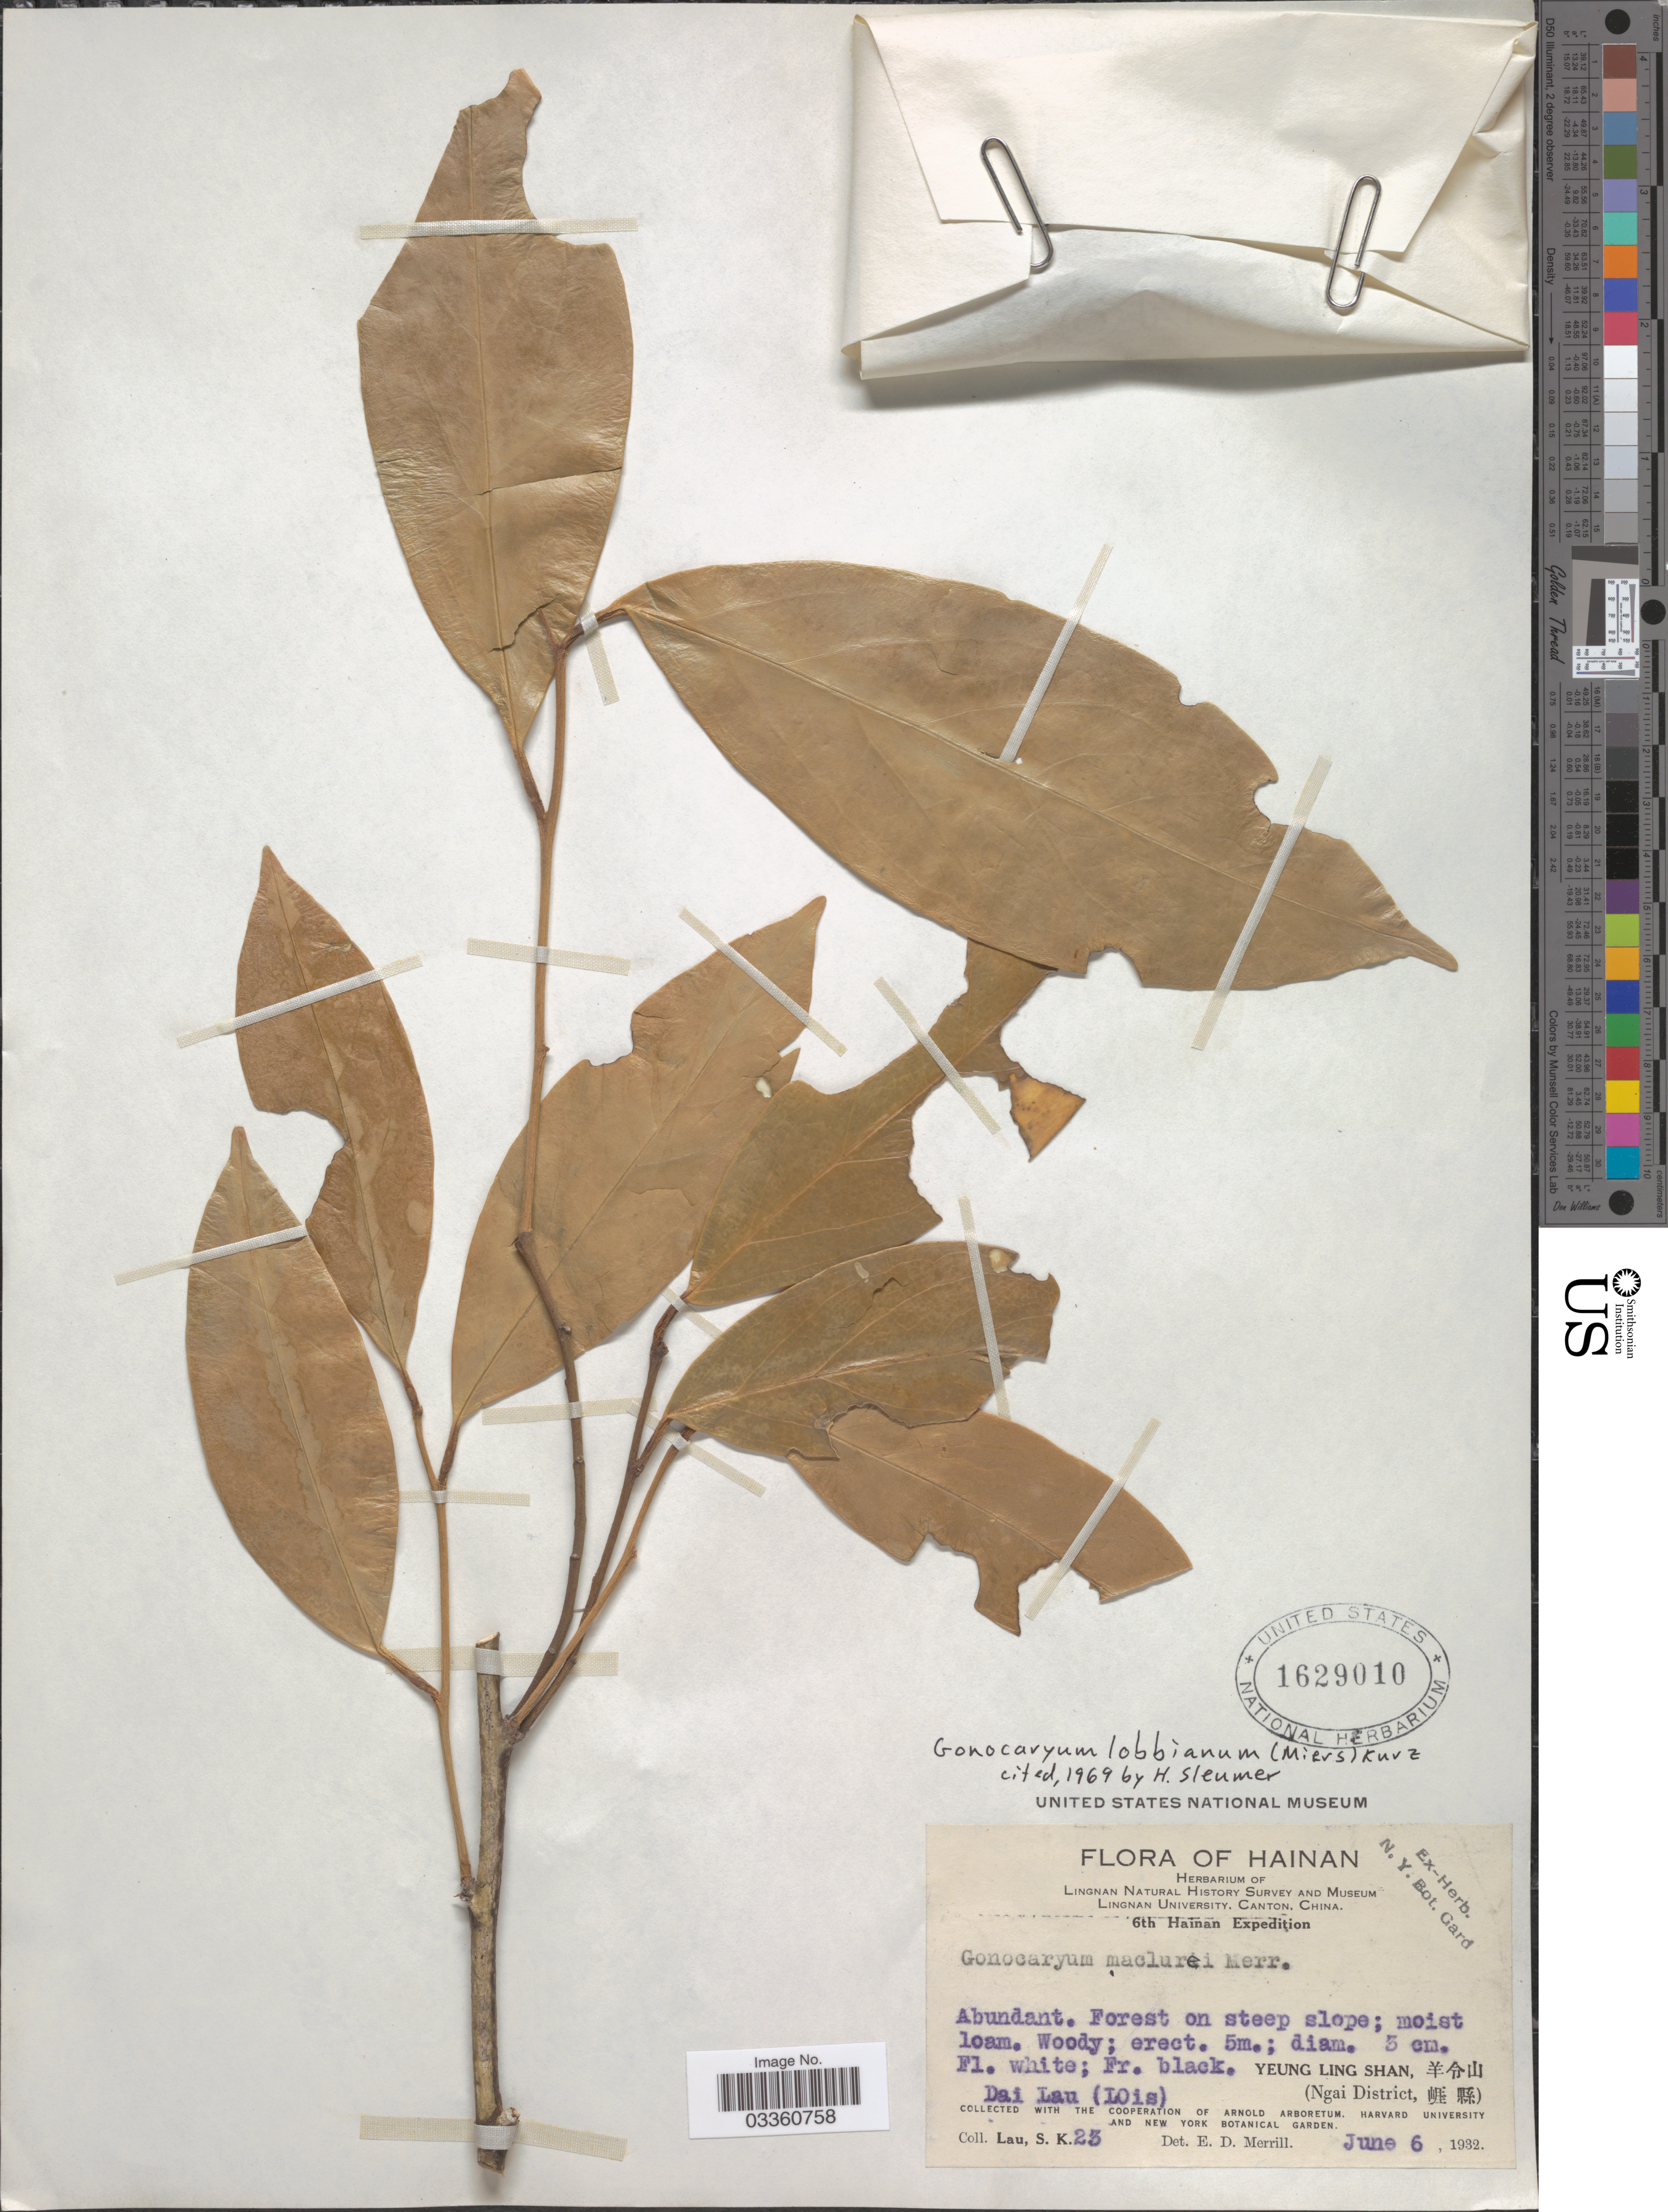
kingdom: Plantae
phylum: Tracheophyta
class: Magnoliopsida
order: Cardiopteridales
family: Cardiopteridaceae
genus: Gonocaryum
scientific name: Gonocaryum lobbianum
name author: (Kurz) Miers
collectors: S. K. Lau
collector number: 23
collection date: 1932-06-06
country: China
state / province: Hainan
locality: DaLau (LOYeung Ling Shan (Ngai District).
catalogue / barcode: US 1629010